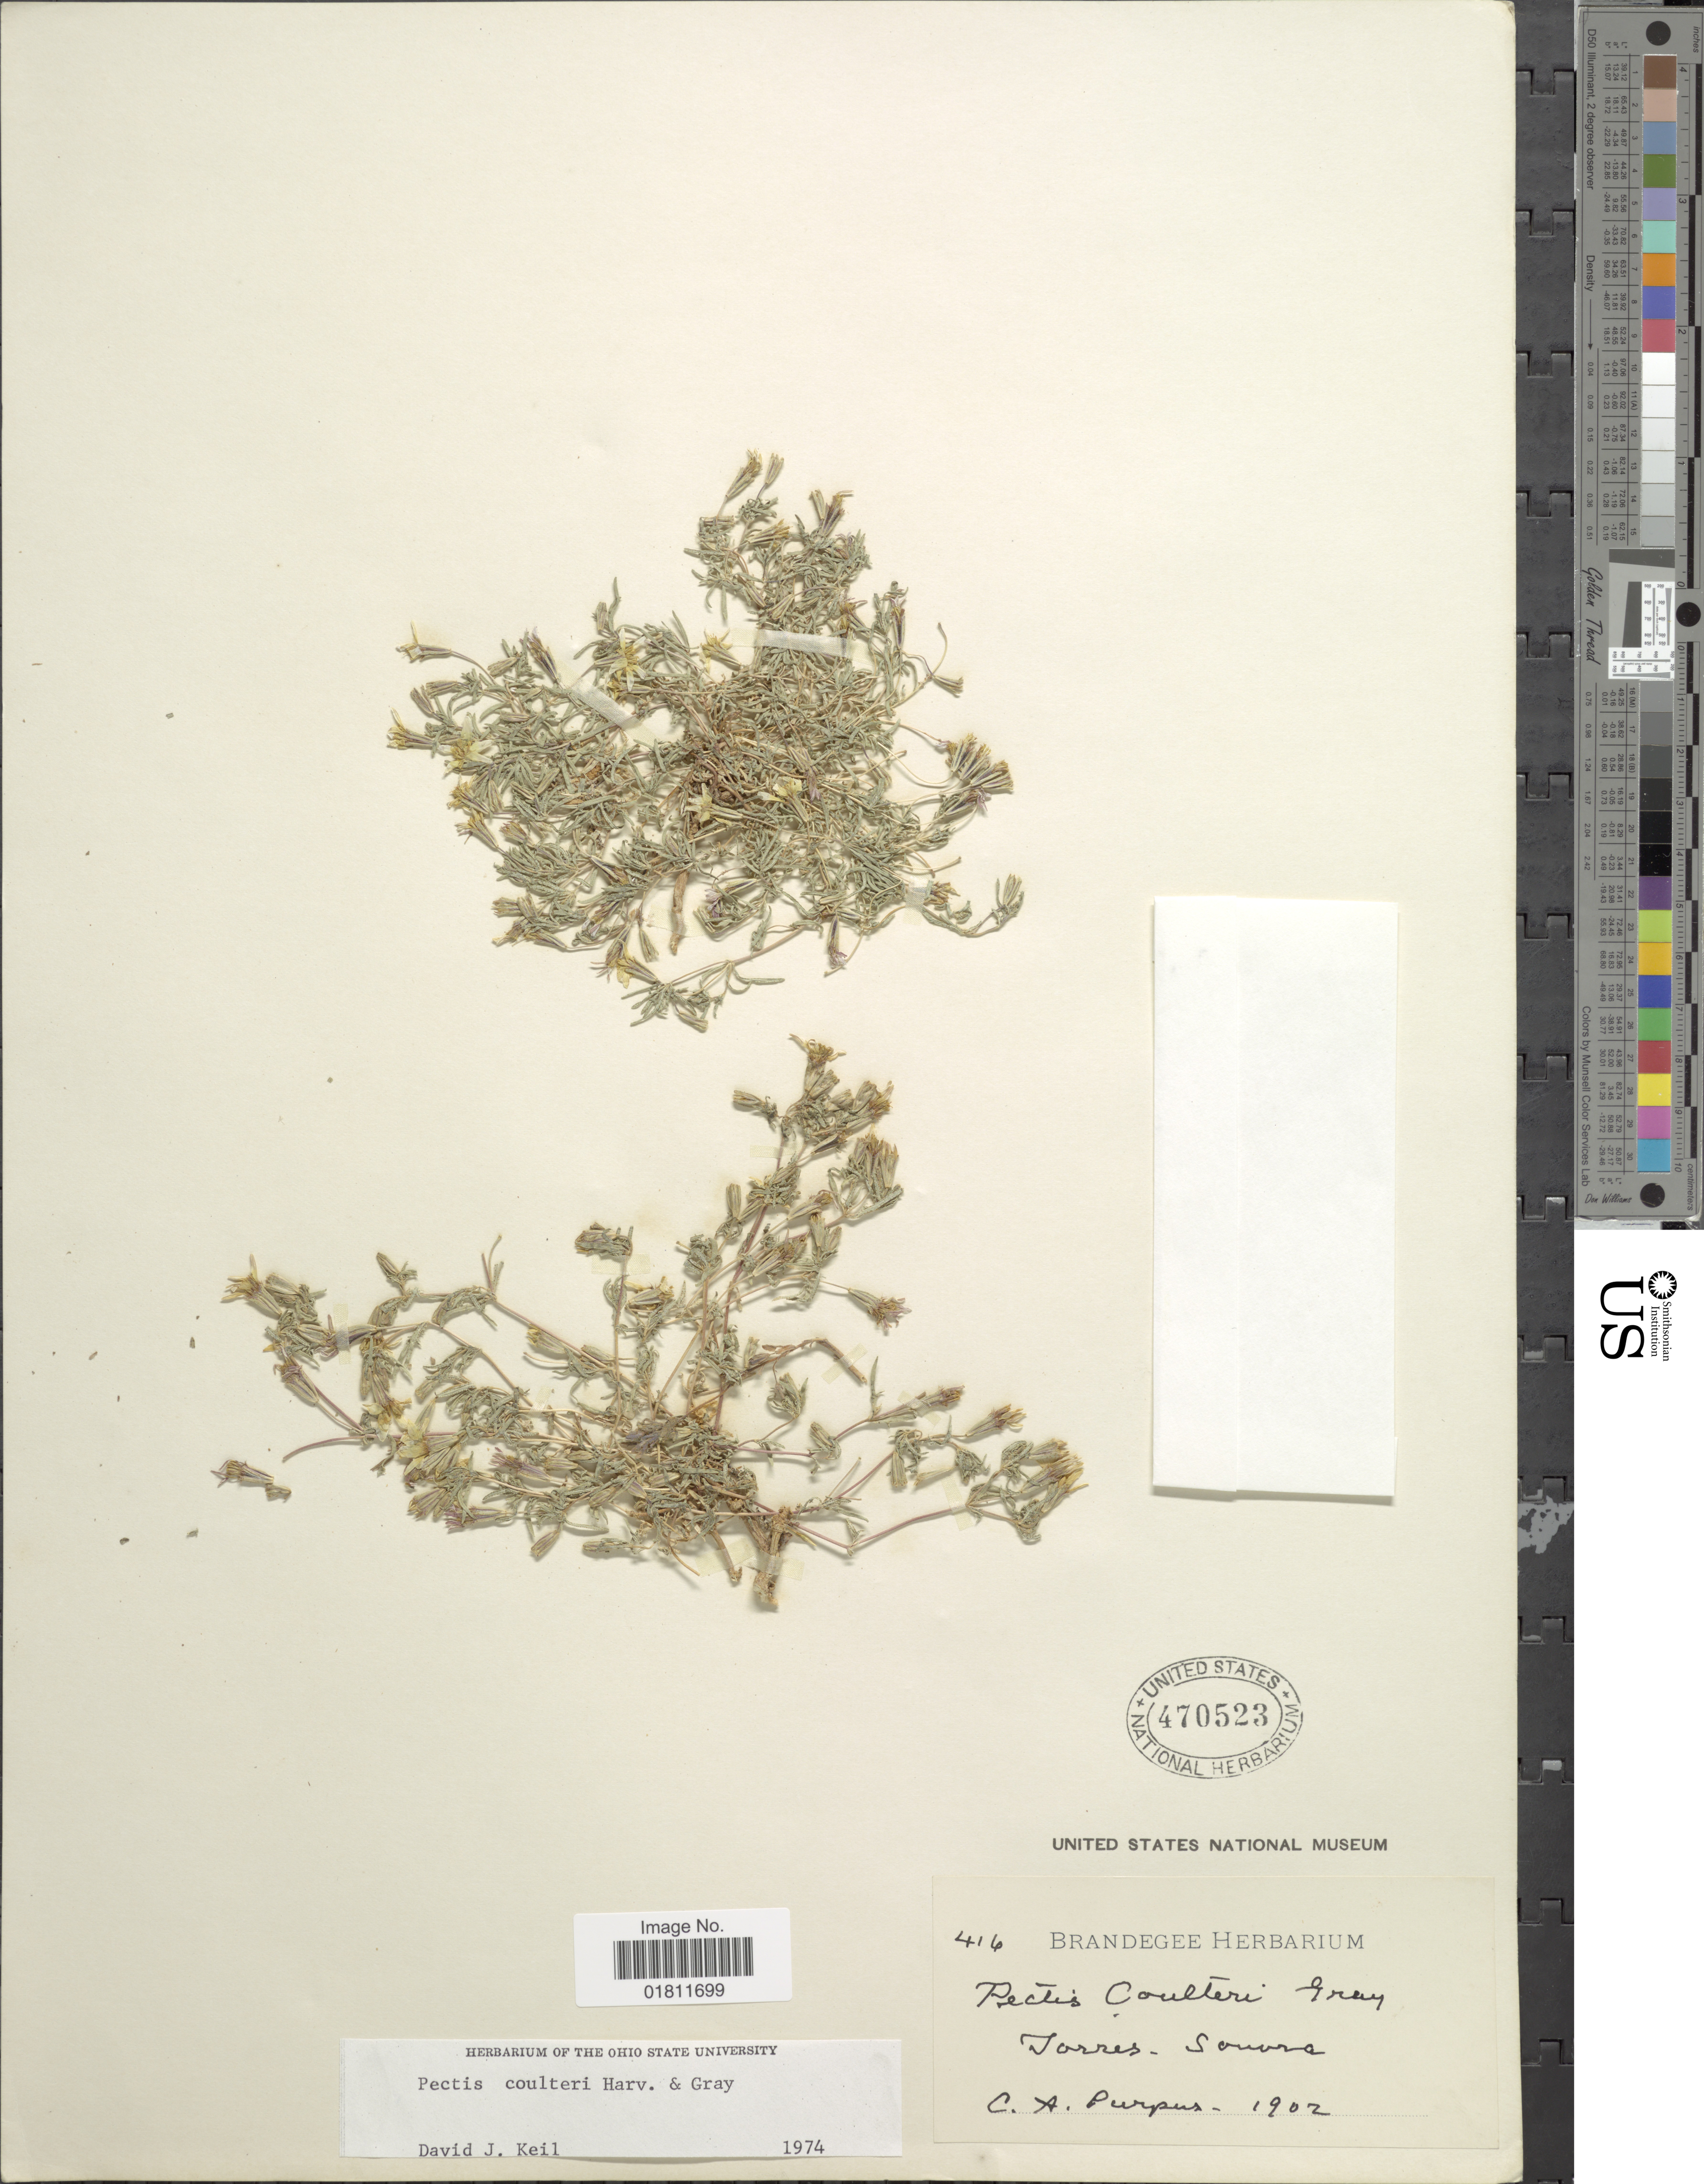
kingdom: Plantae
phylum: Tracheophyta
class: Magnoliopsida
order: Asterales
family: Asteraceae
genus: Pectis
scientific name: Pectis coulteri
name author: Harv. & A. Gray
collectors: C. A. Purpus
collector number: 416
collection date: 1902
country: Mexico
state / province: Sonora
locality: Torres - Sonora.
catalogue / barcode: US 470523